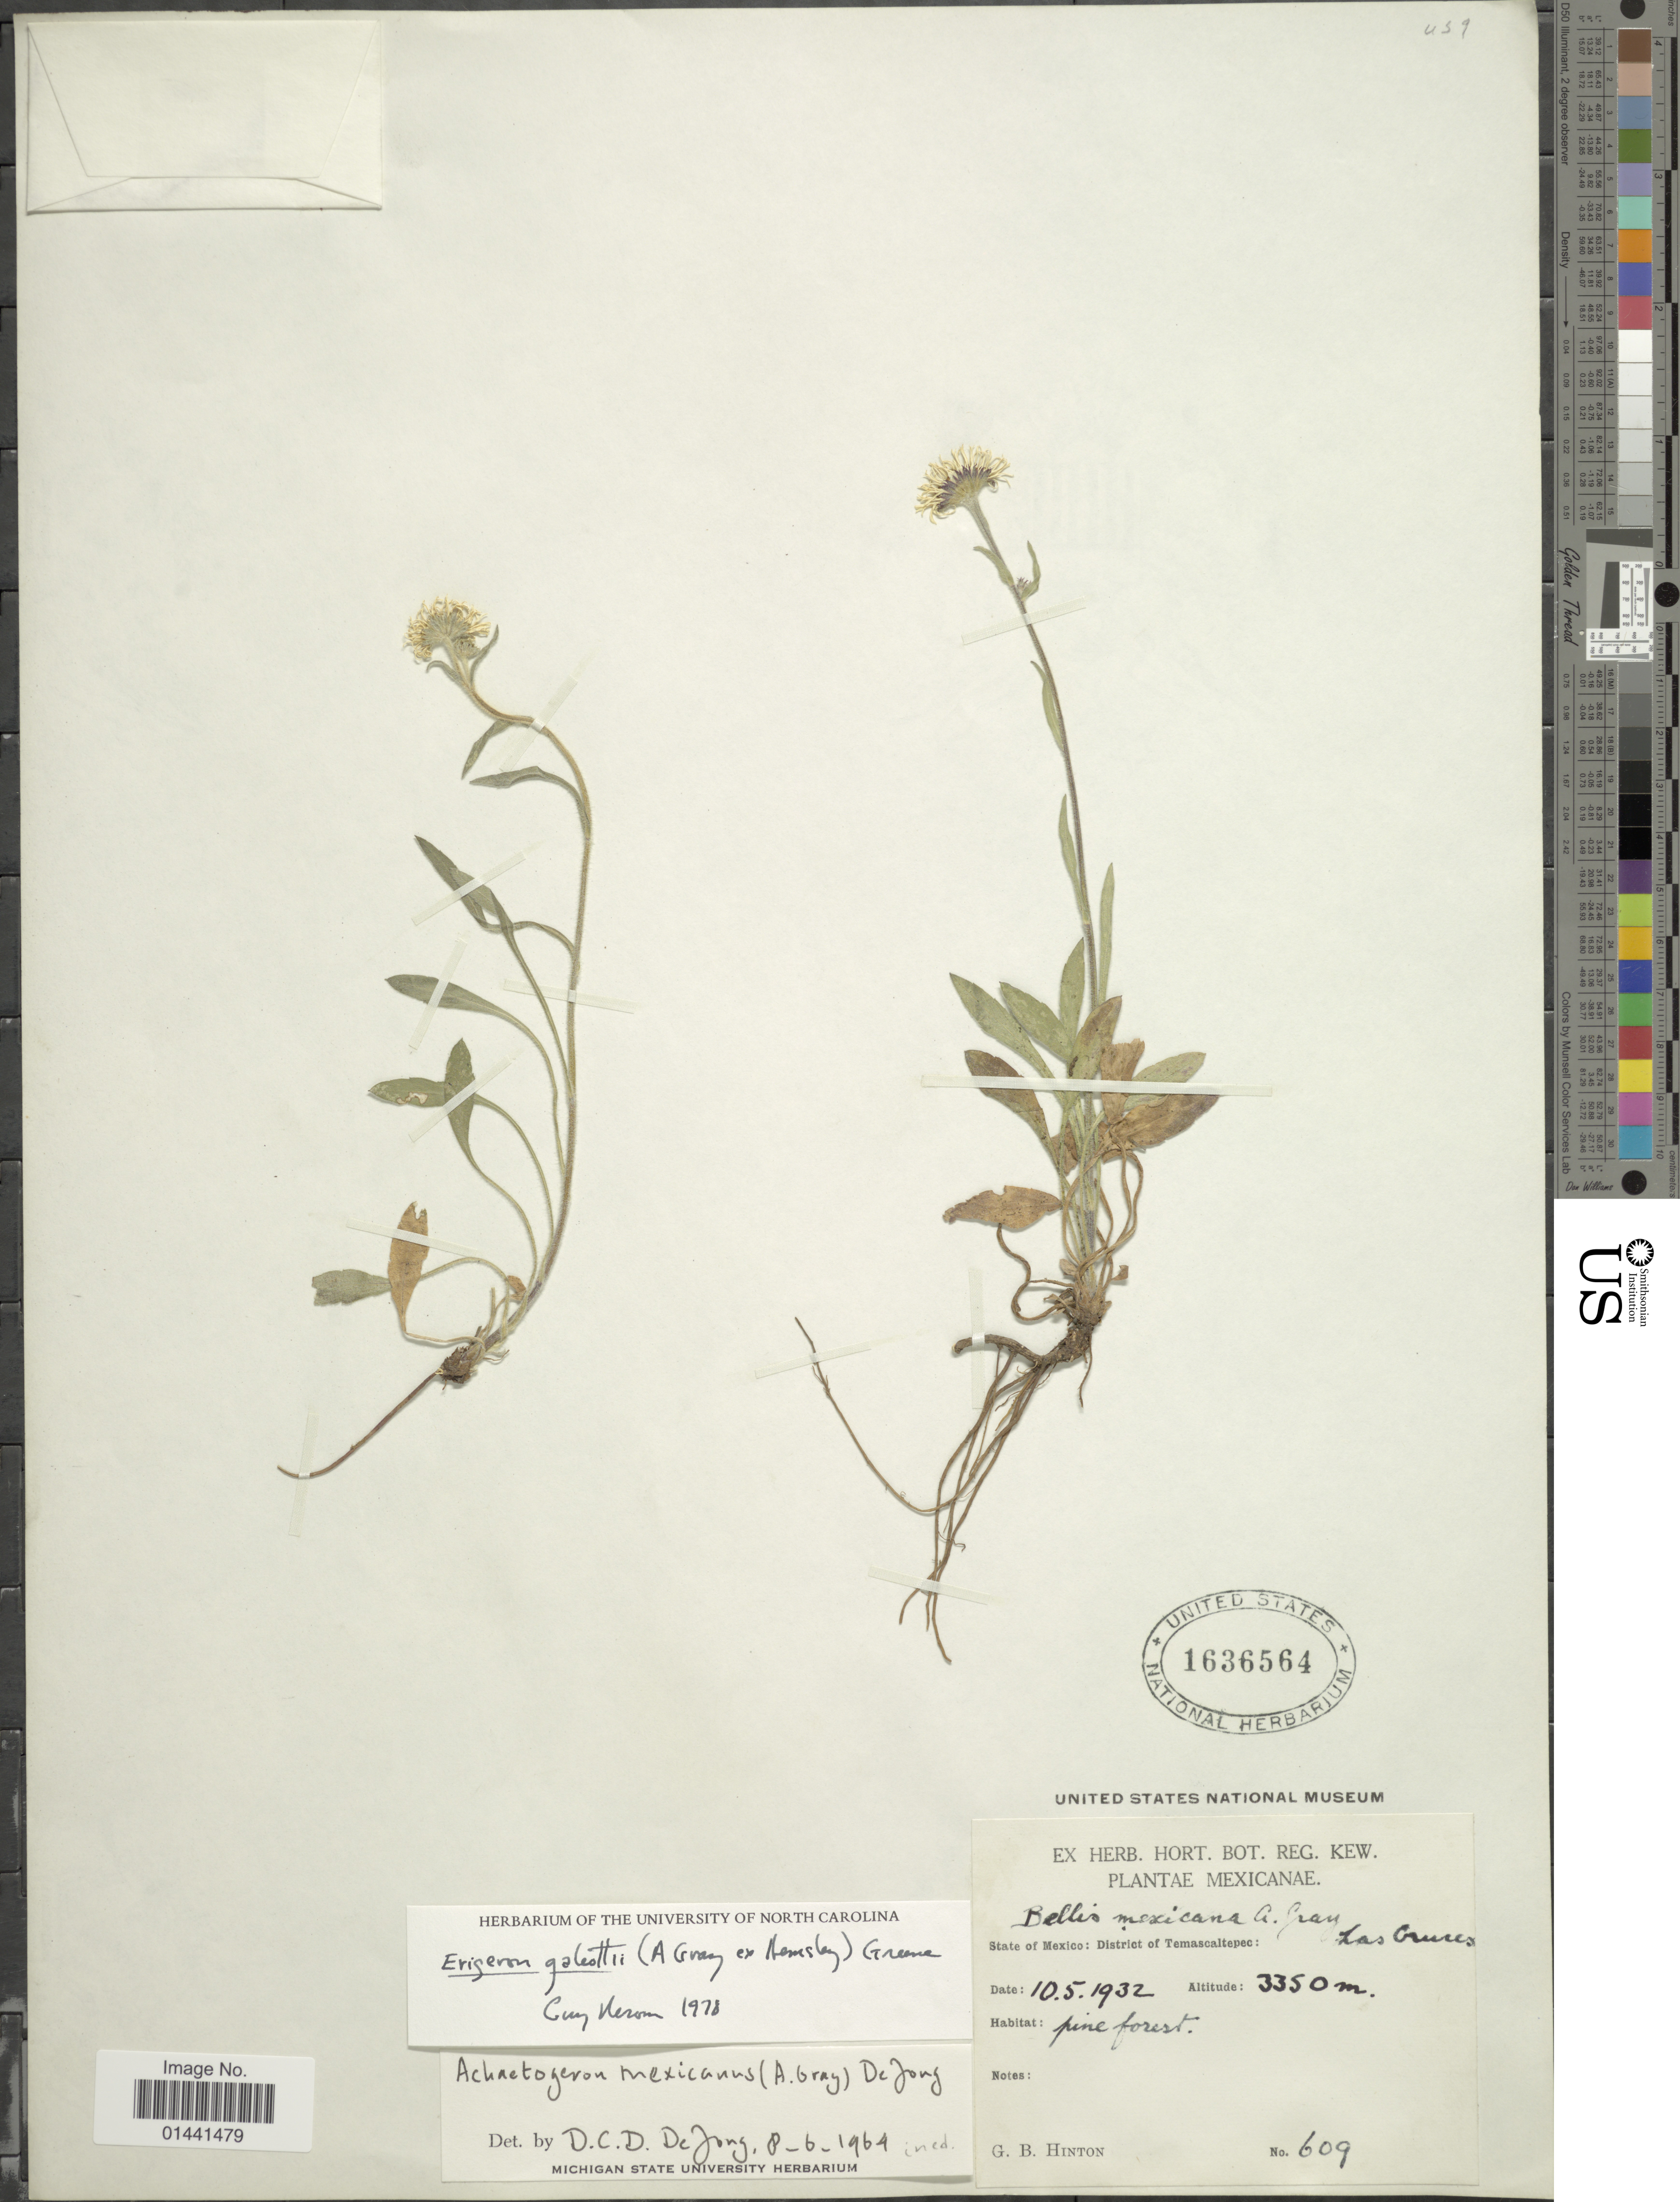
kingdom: Plantae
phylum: Tracheophyta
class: Magnoliopsida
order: Asterales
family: Asteraceae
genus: Erigeron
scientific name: Erigeron galeottii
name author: (A. Gray ex Hemsl.) Greene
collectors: G. B. Hinton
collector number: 609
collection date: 1932-05-10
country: Mexico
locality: District of Temascaltepec: Las Cruces, pine forest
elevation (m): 3350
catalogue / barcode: US 1636564